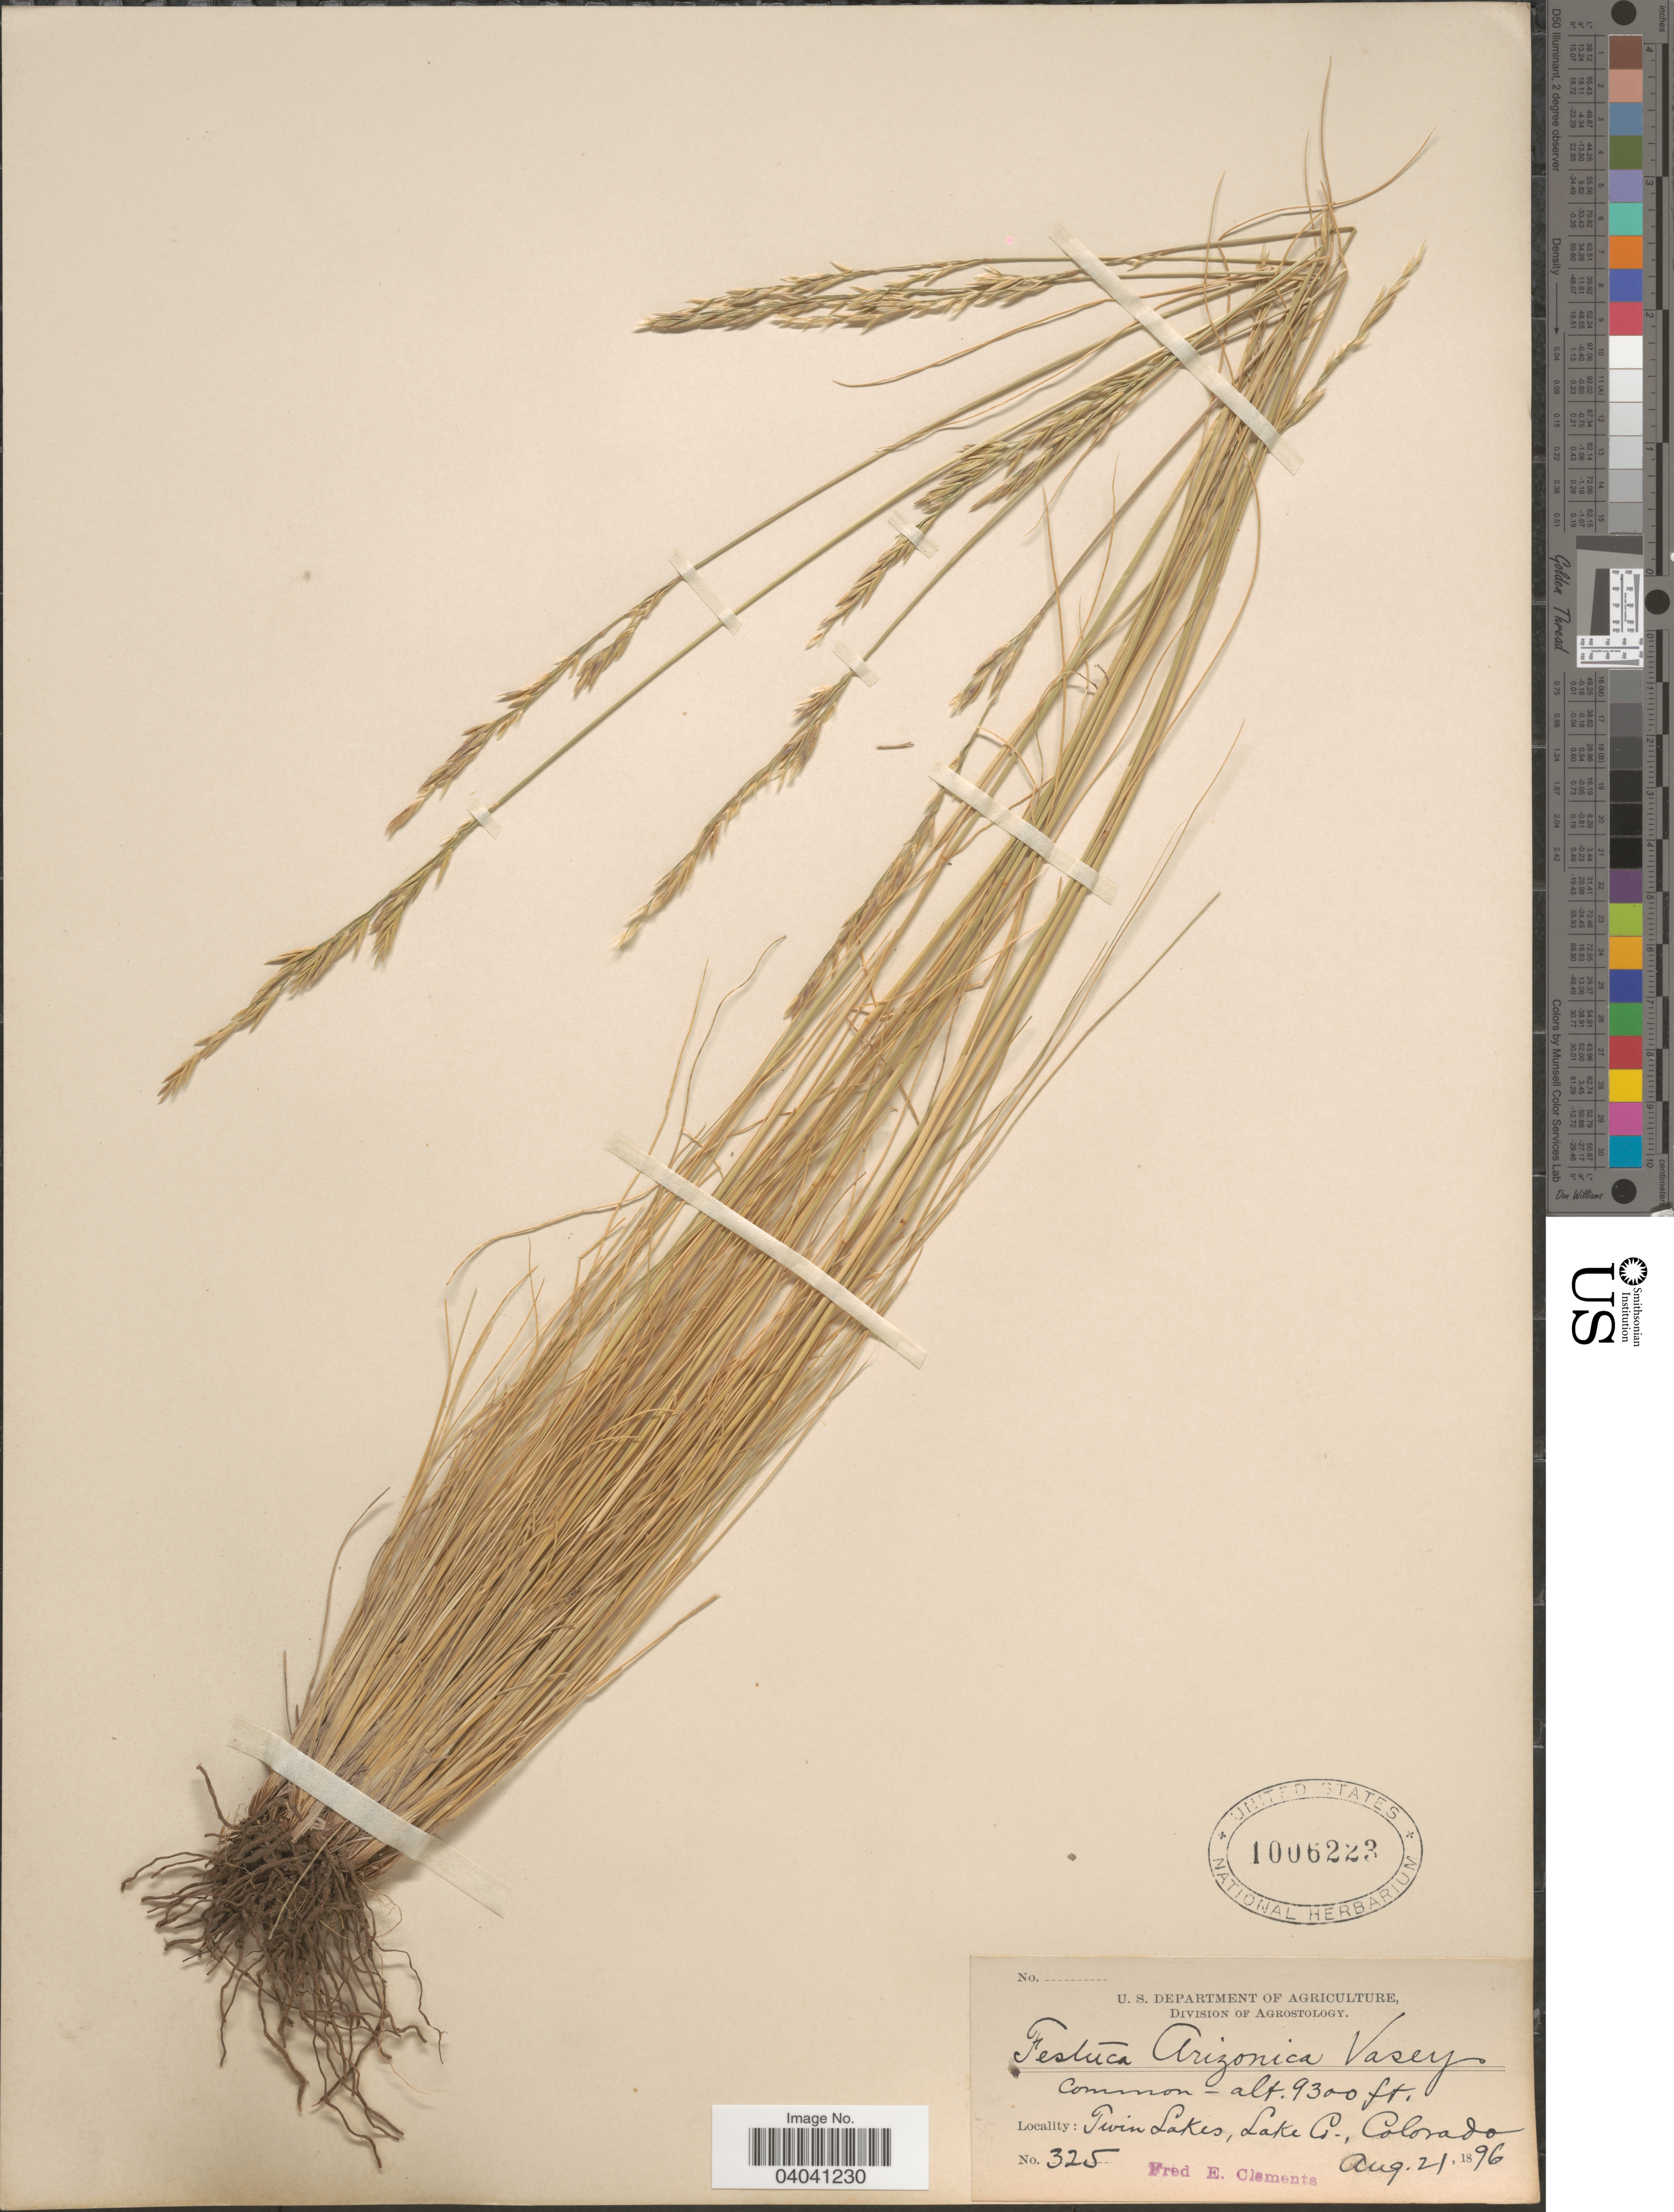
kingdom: Plantae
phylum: Tracheophyta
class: Liliopsida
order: Poales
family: Poaceae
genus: Festuca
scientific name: Festuca arizonica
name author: Vasey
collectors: F. E. Clements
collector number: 325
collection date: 1896-08-21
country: United States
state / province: Colorado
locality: Twin Lakes, Lake Co.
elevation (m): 2835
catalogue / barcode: US 1006223